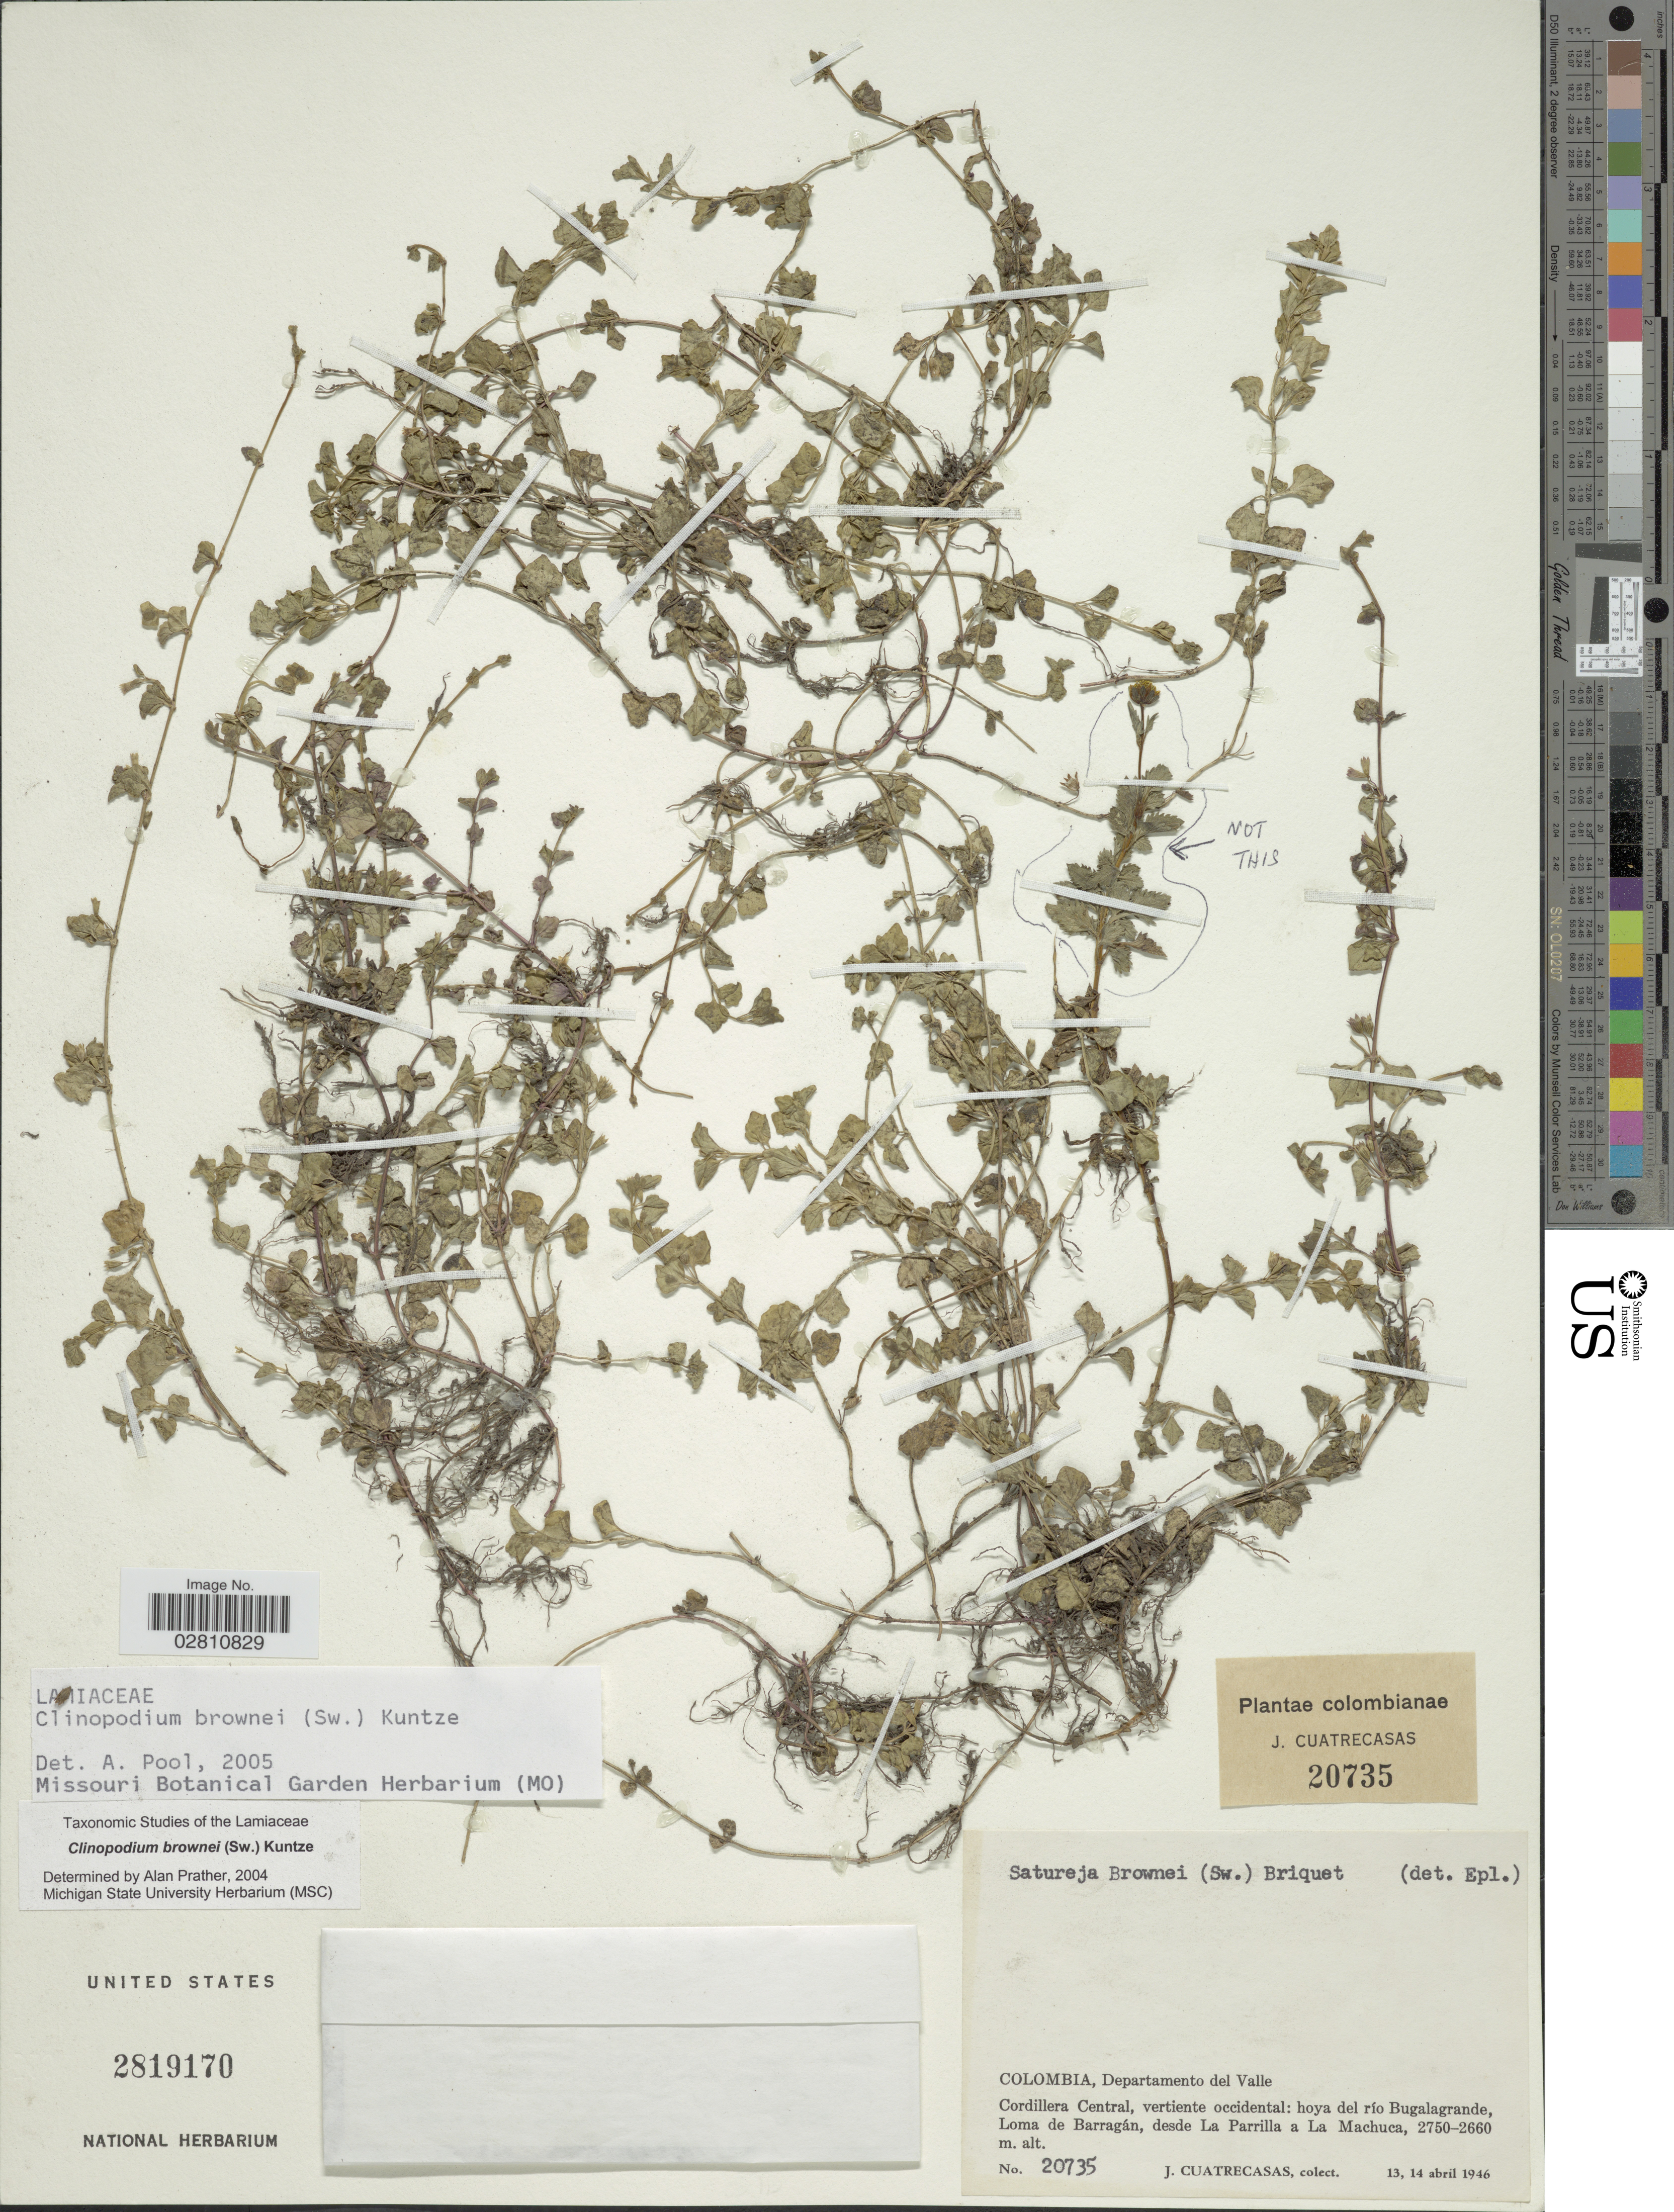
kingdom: Plantae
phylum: Tracheophyta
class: Magnoliopsida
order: Lamiales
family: Lamiaceae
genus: Clinopodium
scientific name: Clinopodium brownei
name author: (Sw.) Kuntze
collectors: J. Cuatrecasas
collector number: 20735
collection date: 1946-04-13/1946-04-14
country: Colombia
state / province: Valle del Cauca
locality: Departamento del Valle, Cordillera Central, vertiente occidental: hoya del río Bugalagrande, Loma de Barragán, desde La Parrilla a La Machuca.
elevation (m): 2660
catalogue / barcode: US 2819170